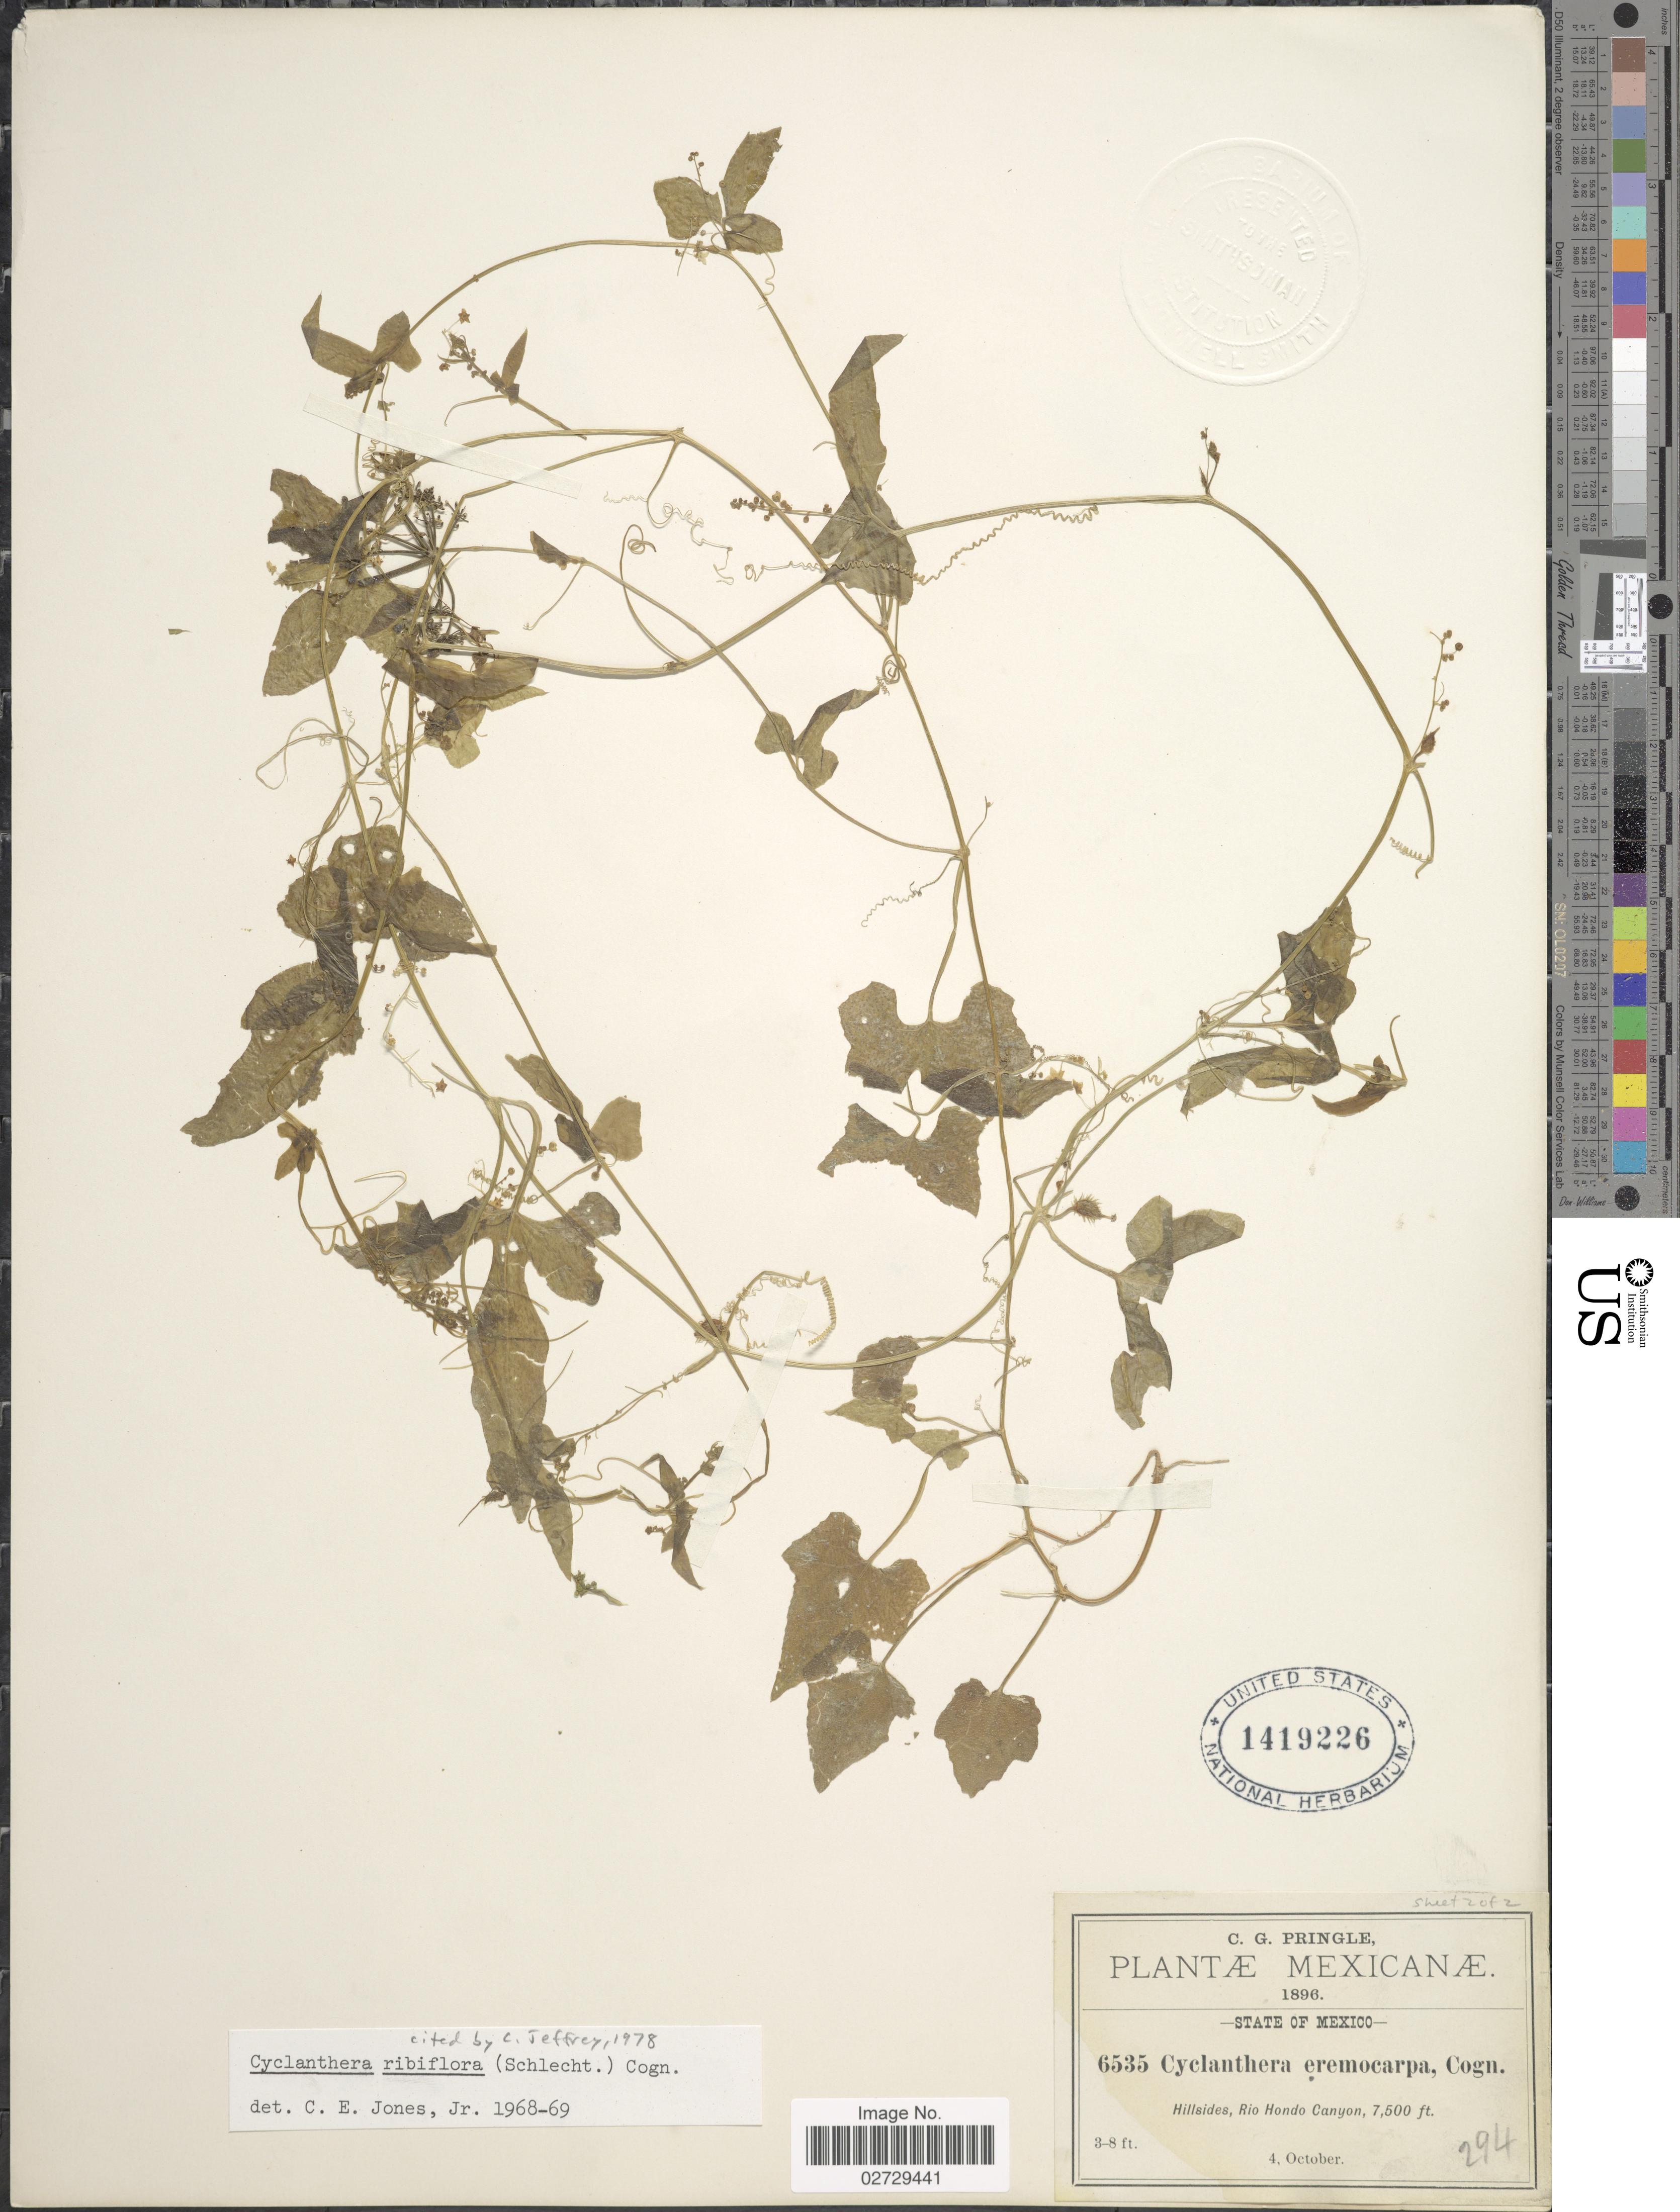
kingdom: Plantae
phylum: Tracheophyta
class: Magnoliopsida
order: Cucurbitales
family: Cucurbitaceae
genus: Cyclanthera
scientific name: Cyclanthera ribiflora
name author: (Schltdl.) Cogn.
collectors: C. G. Pringle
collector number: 6535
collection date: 1896-10-04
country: Mexico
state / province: México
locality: Hillsides, Rio Hondo Canyon.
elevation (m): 2286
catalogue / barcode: US 1419226